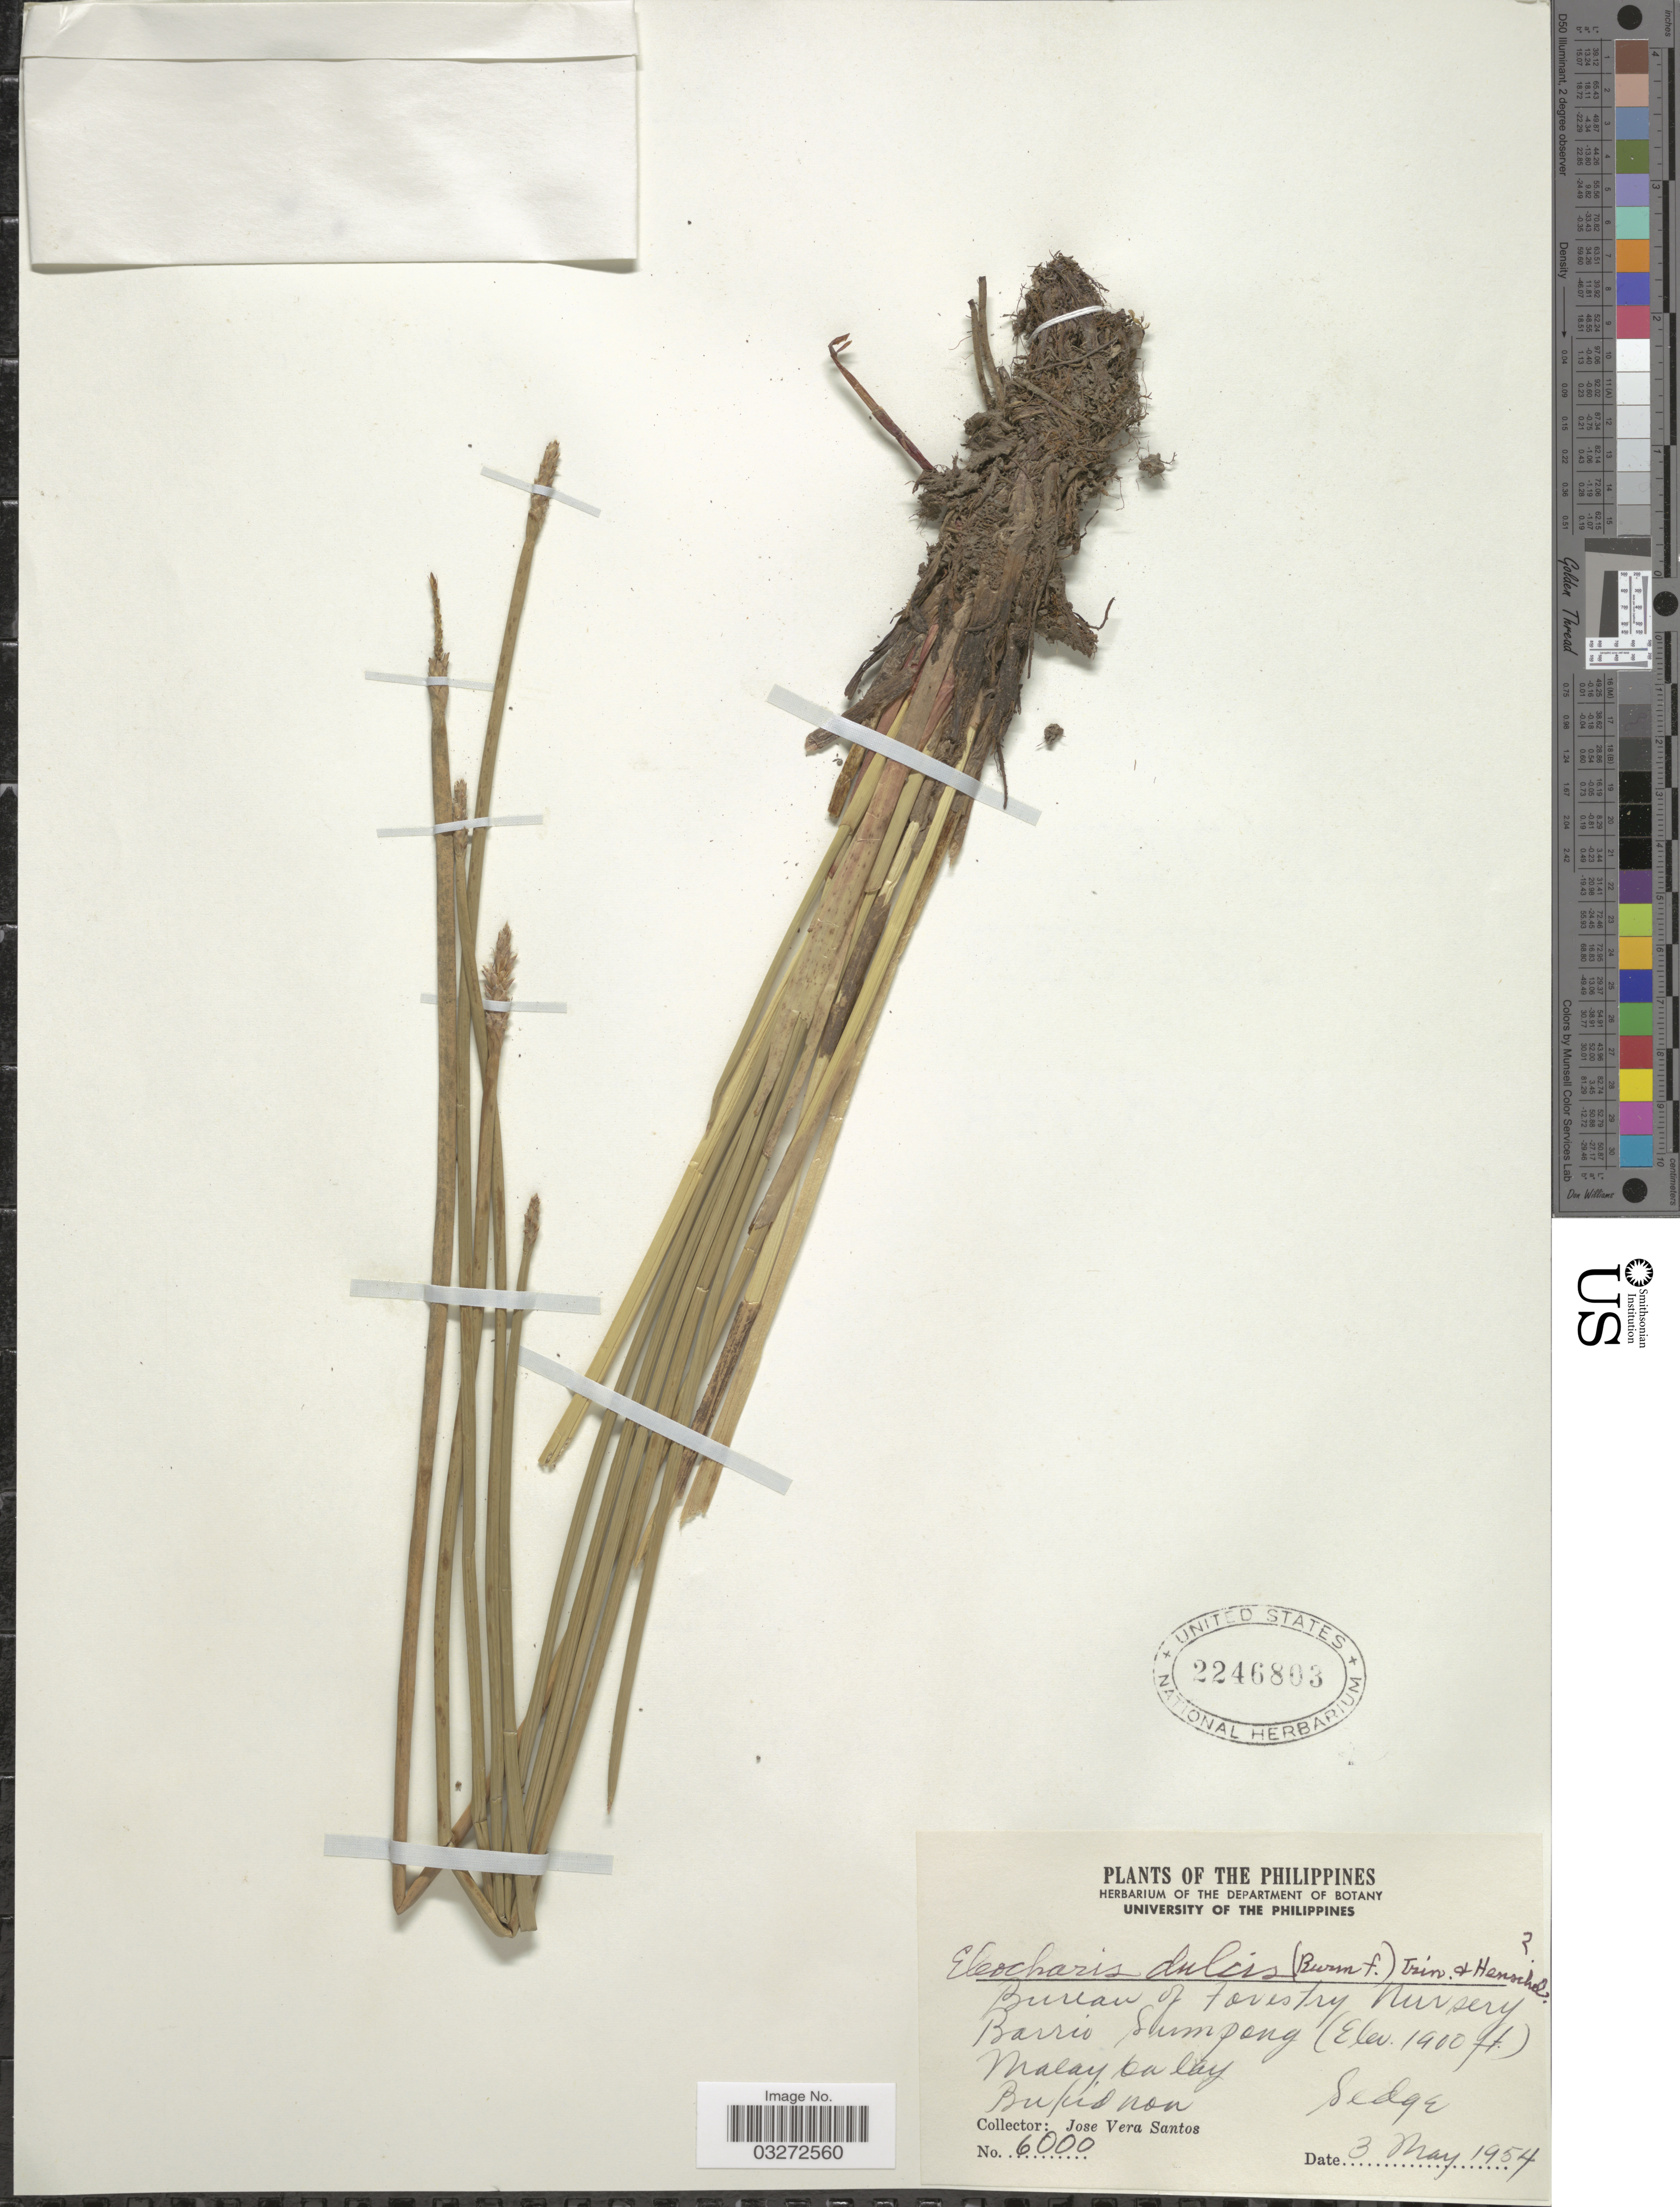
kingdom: Plantae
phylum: Tracheophyta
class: Liliopsida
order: Poales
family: Cyperaceae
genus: Eleocharis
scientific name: Eleocharis dulcis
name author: (Burm. f.) Trin. ex Hensch.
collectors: J. Santos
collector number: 6000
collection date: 1954-05-03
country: Philippines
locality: Barrio Sumpong. Malay Balay, Bukidnon.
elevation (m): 579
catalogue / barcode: US 2246803